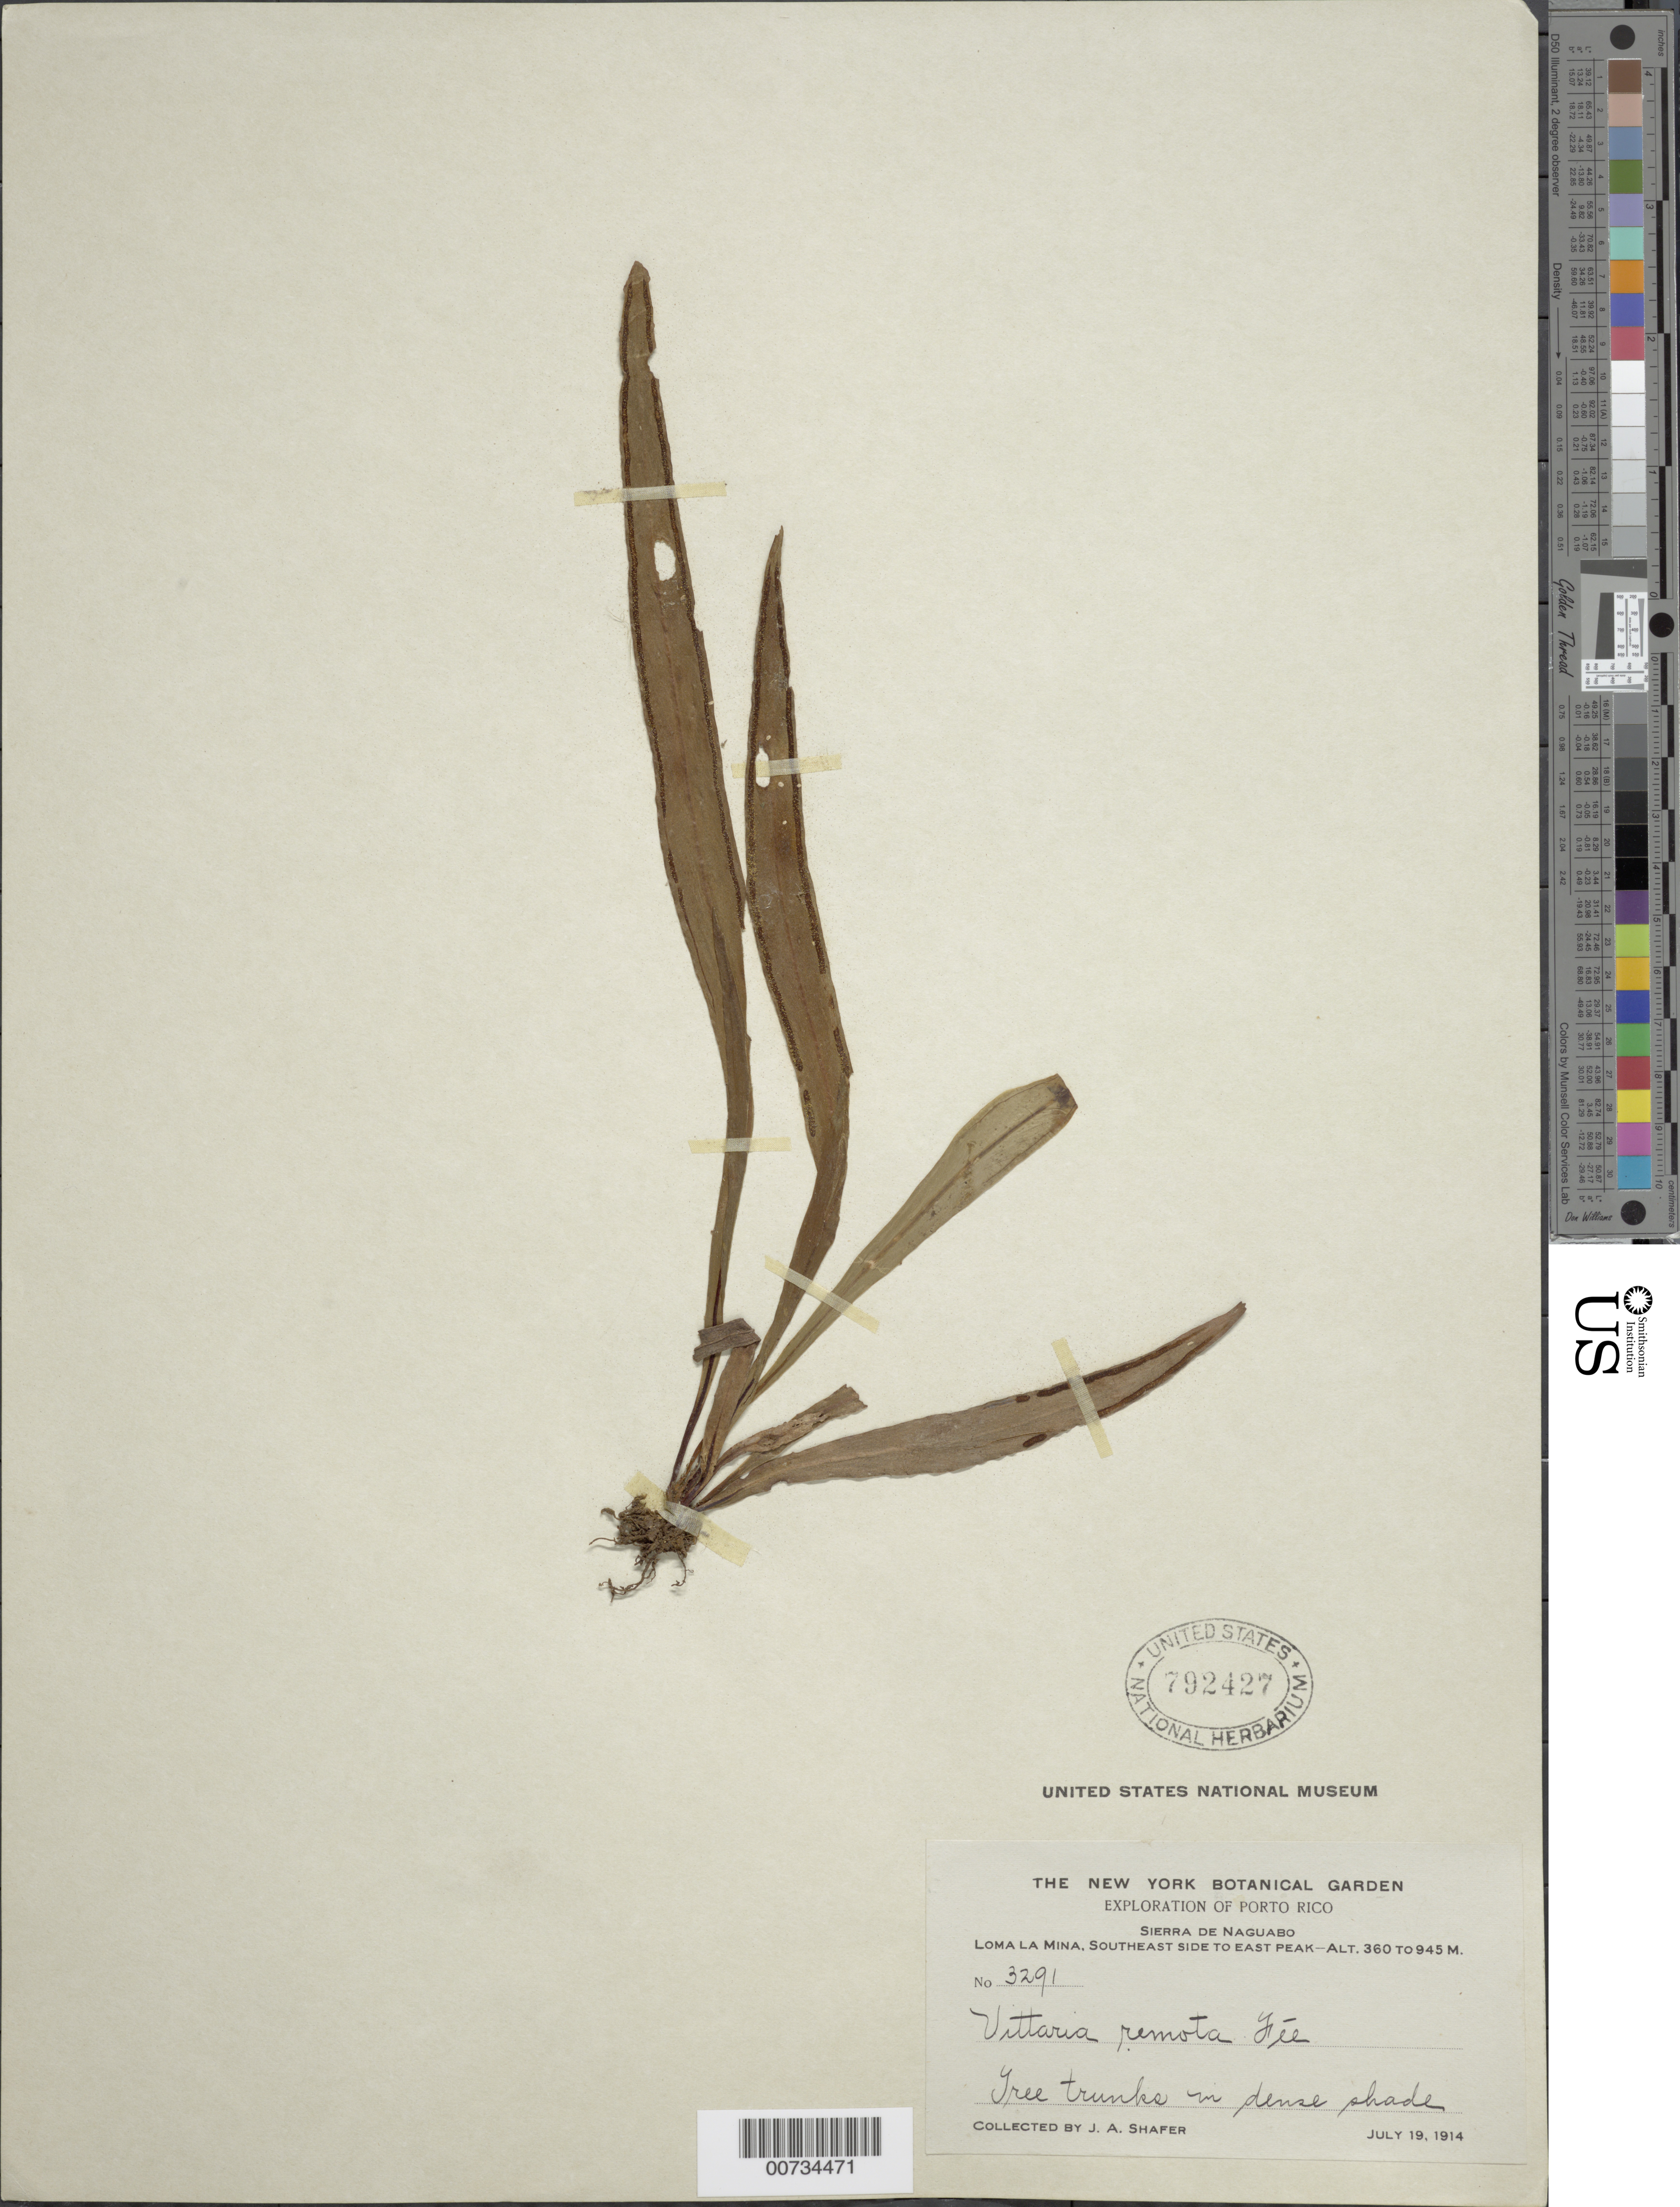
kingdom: Plantae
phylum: Tracheophyta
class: Polypodiopsida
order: Polypodiales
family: Pteridaceae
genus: Radiovittaria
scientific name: Radiovittaria remota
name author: (Fée) E.H. Crane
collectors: J. A. Shafer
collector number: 3291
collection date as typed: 19 Jul 1914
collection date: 1914-07-19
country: Puerto Rico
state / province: Naguabo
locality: Sierra de Naguabo, Loma la Mina, SE side to East Peak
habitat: Tree trunks in dense shade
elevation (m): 360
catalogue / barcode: US 792427